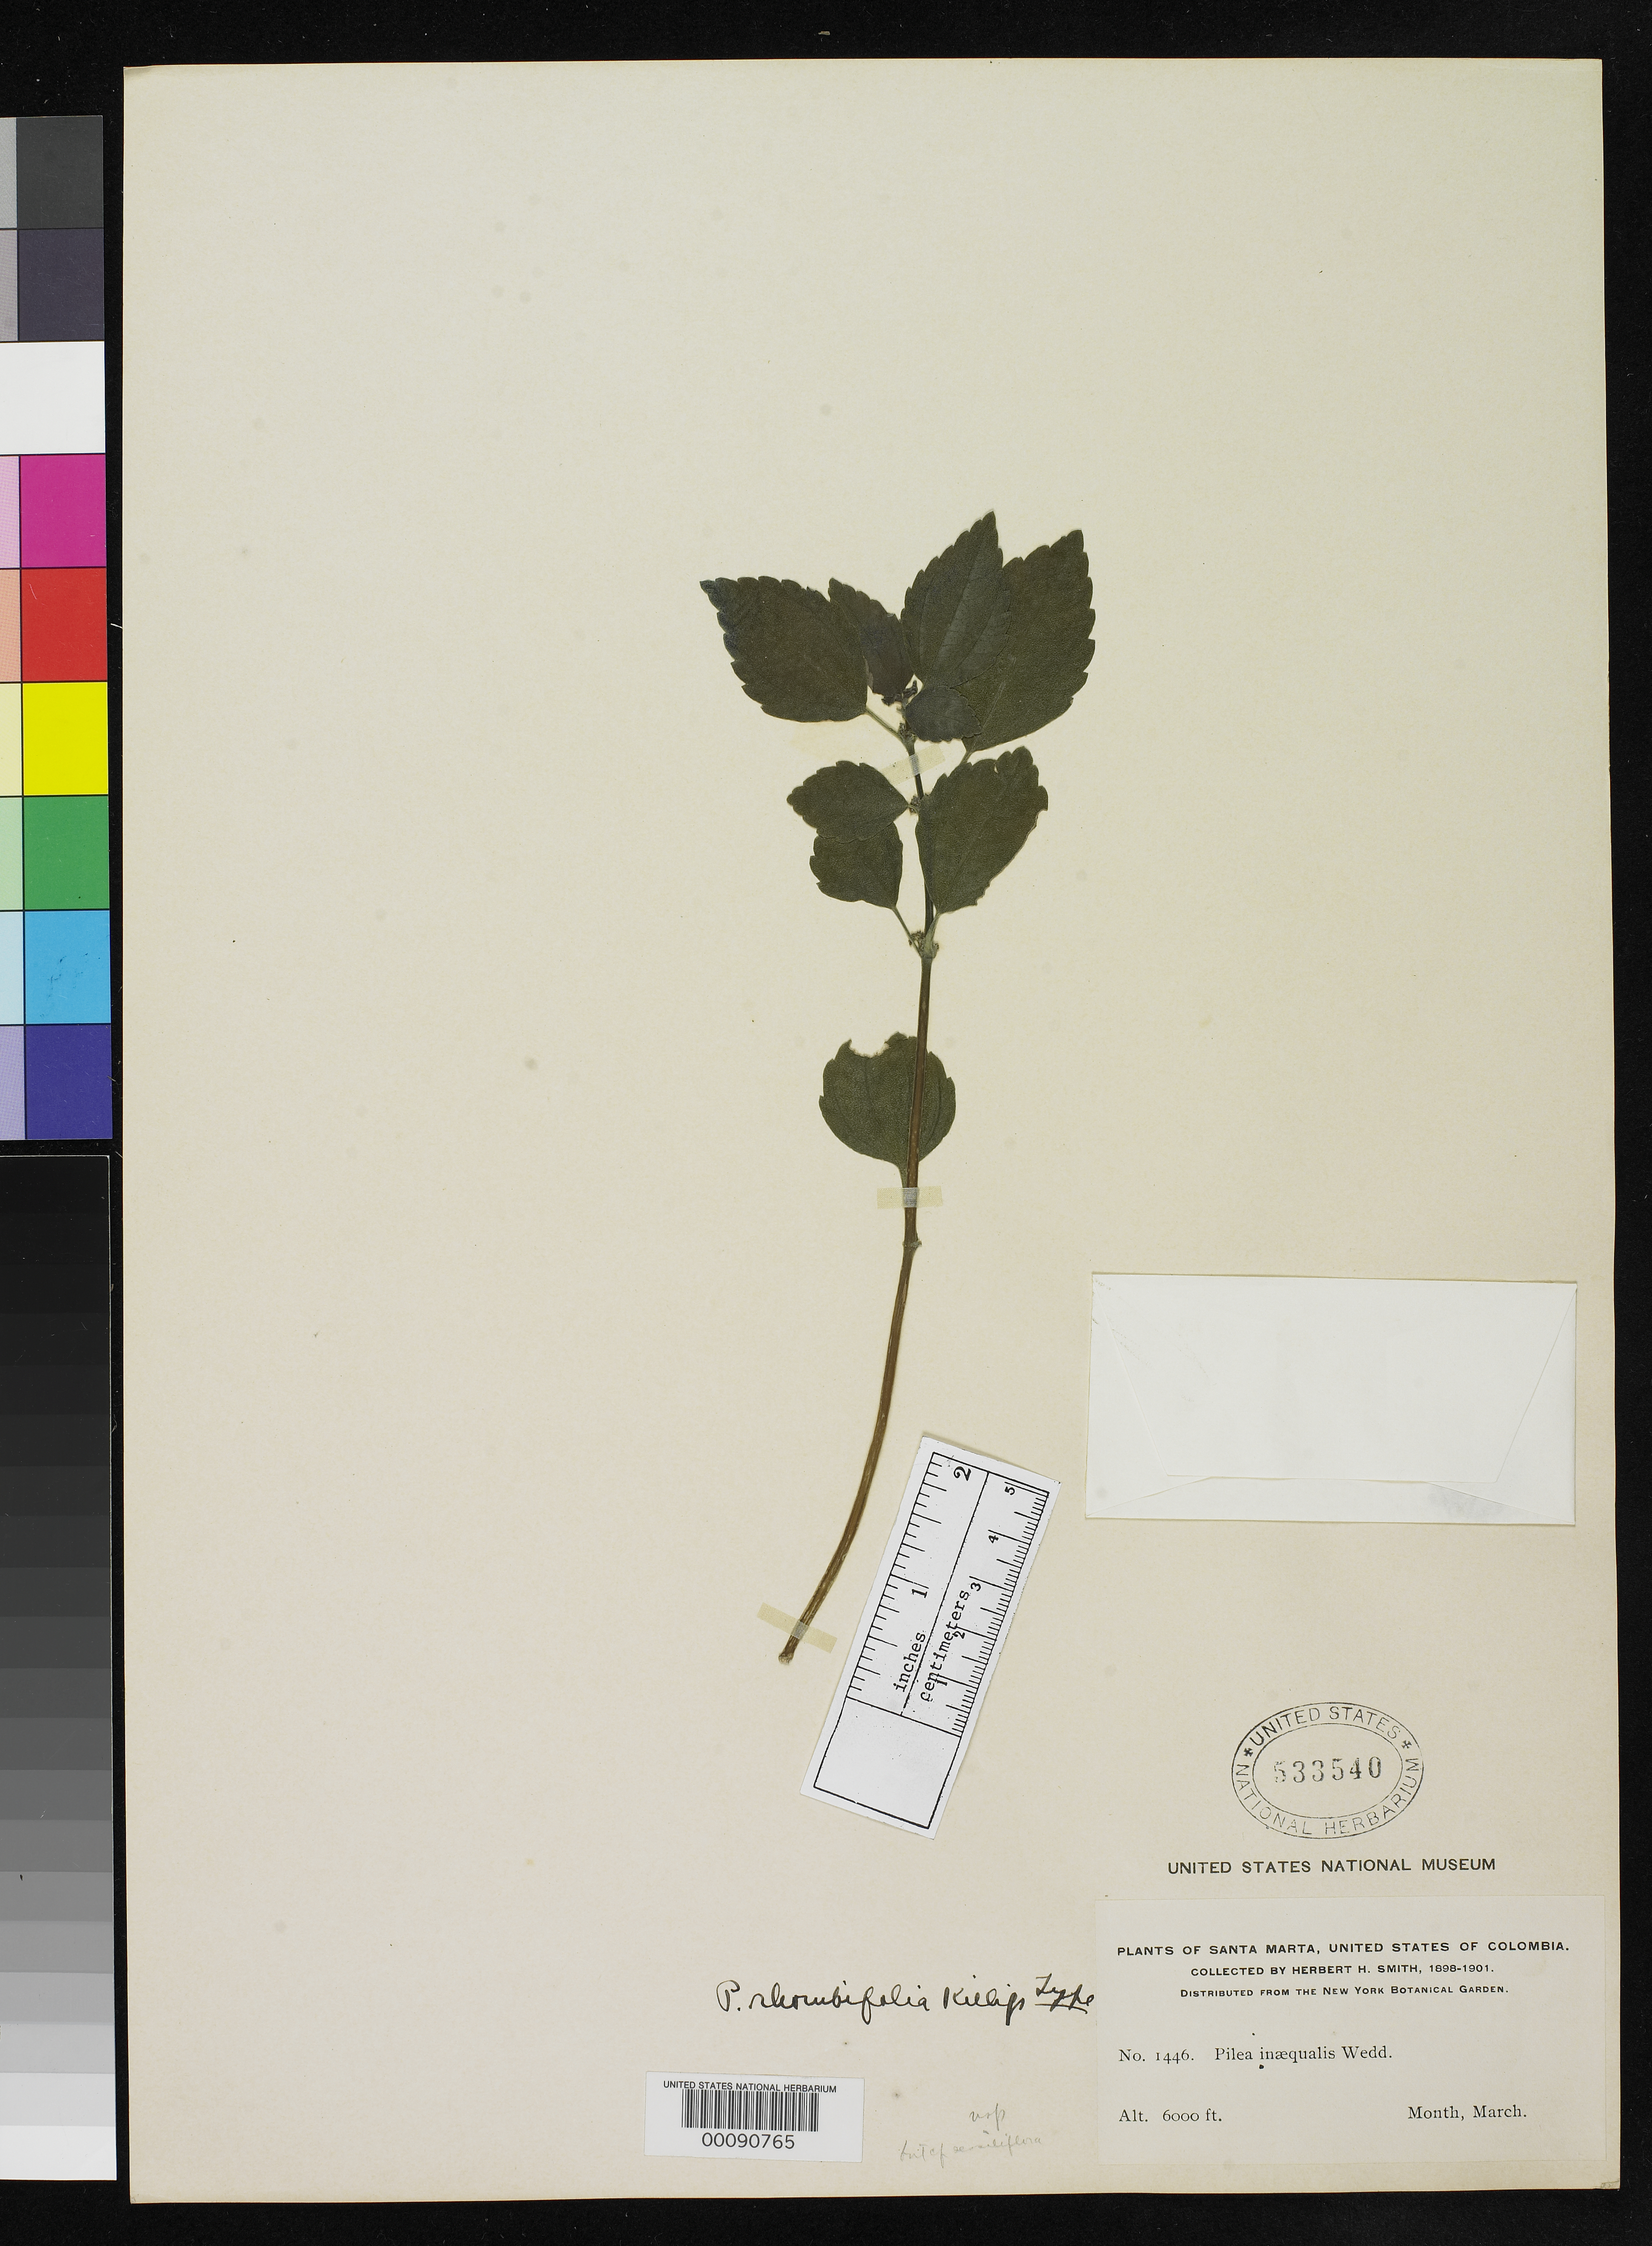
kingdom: Plantae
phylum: Tracheophyta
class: Magnoliopsida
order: Rosales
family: Urticaceae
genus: Pilea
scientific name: Pilea rhombifolia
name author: Killip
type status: Holotype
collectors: Herbert H. Smith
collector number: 1446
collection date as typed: Mar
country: Colombia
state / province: Magdalena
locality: Near Santa Marta.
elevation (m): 1750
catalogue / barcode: US 533540